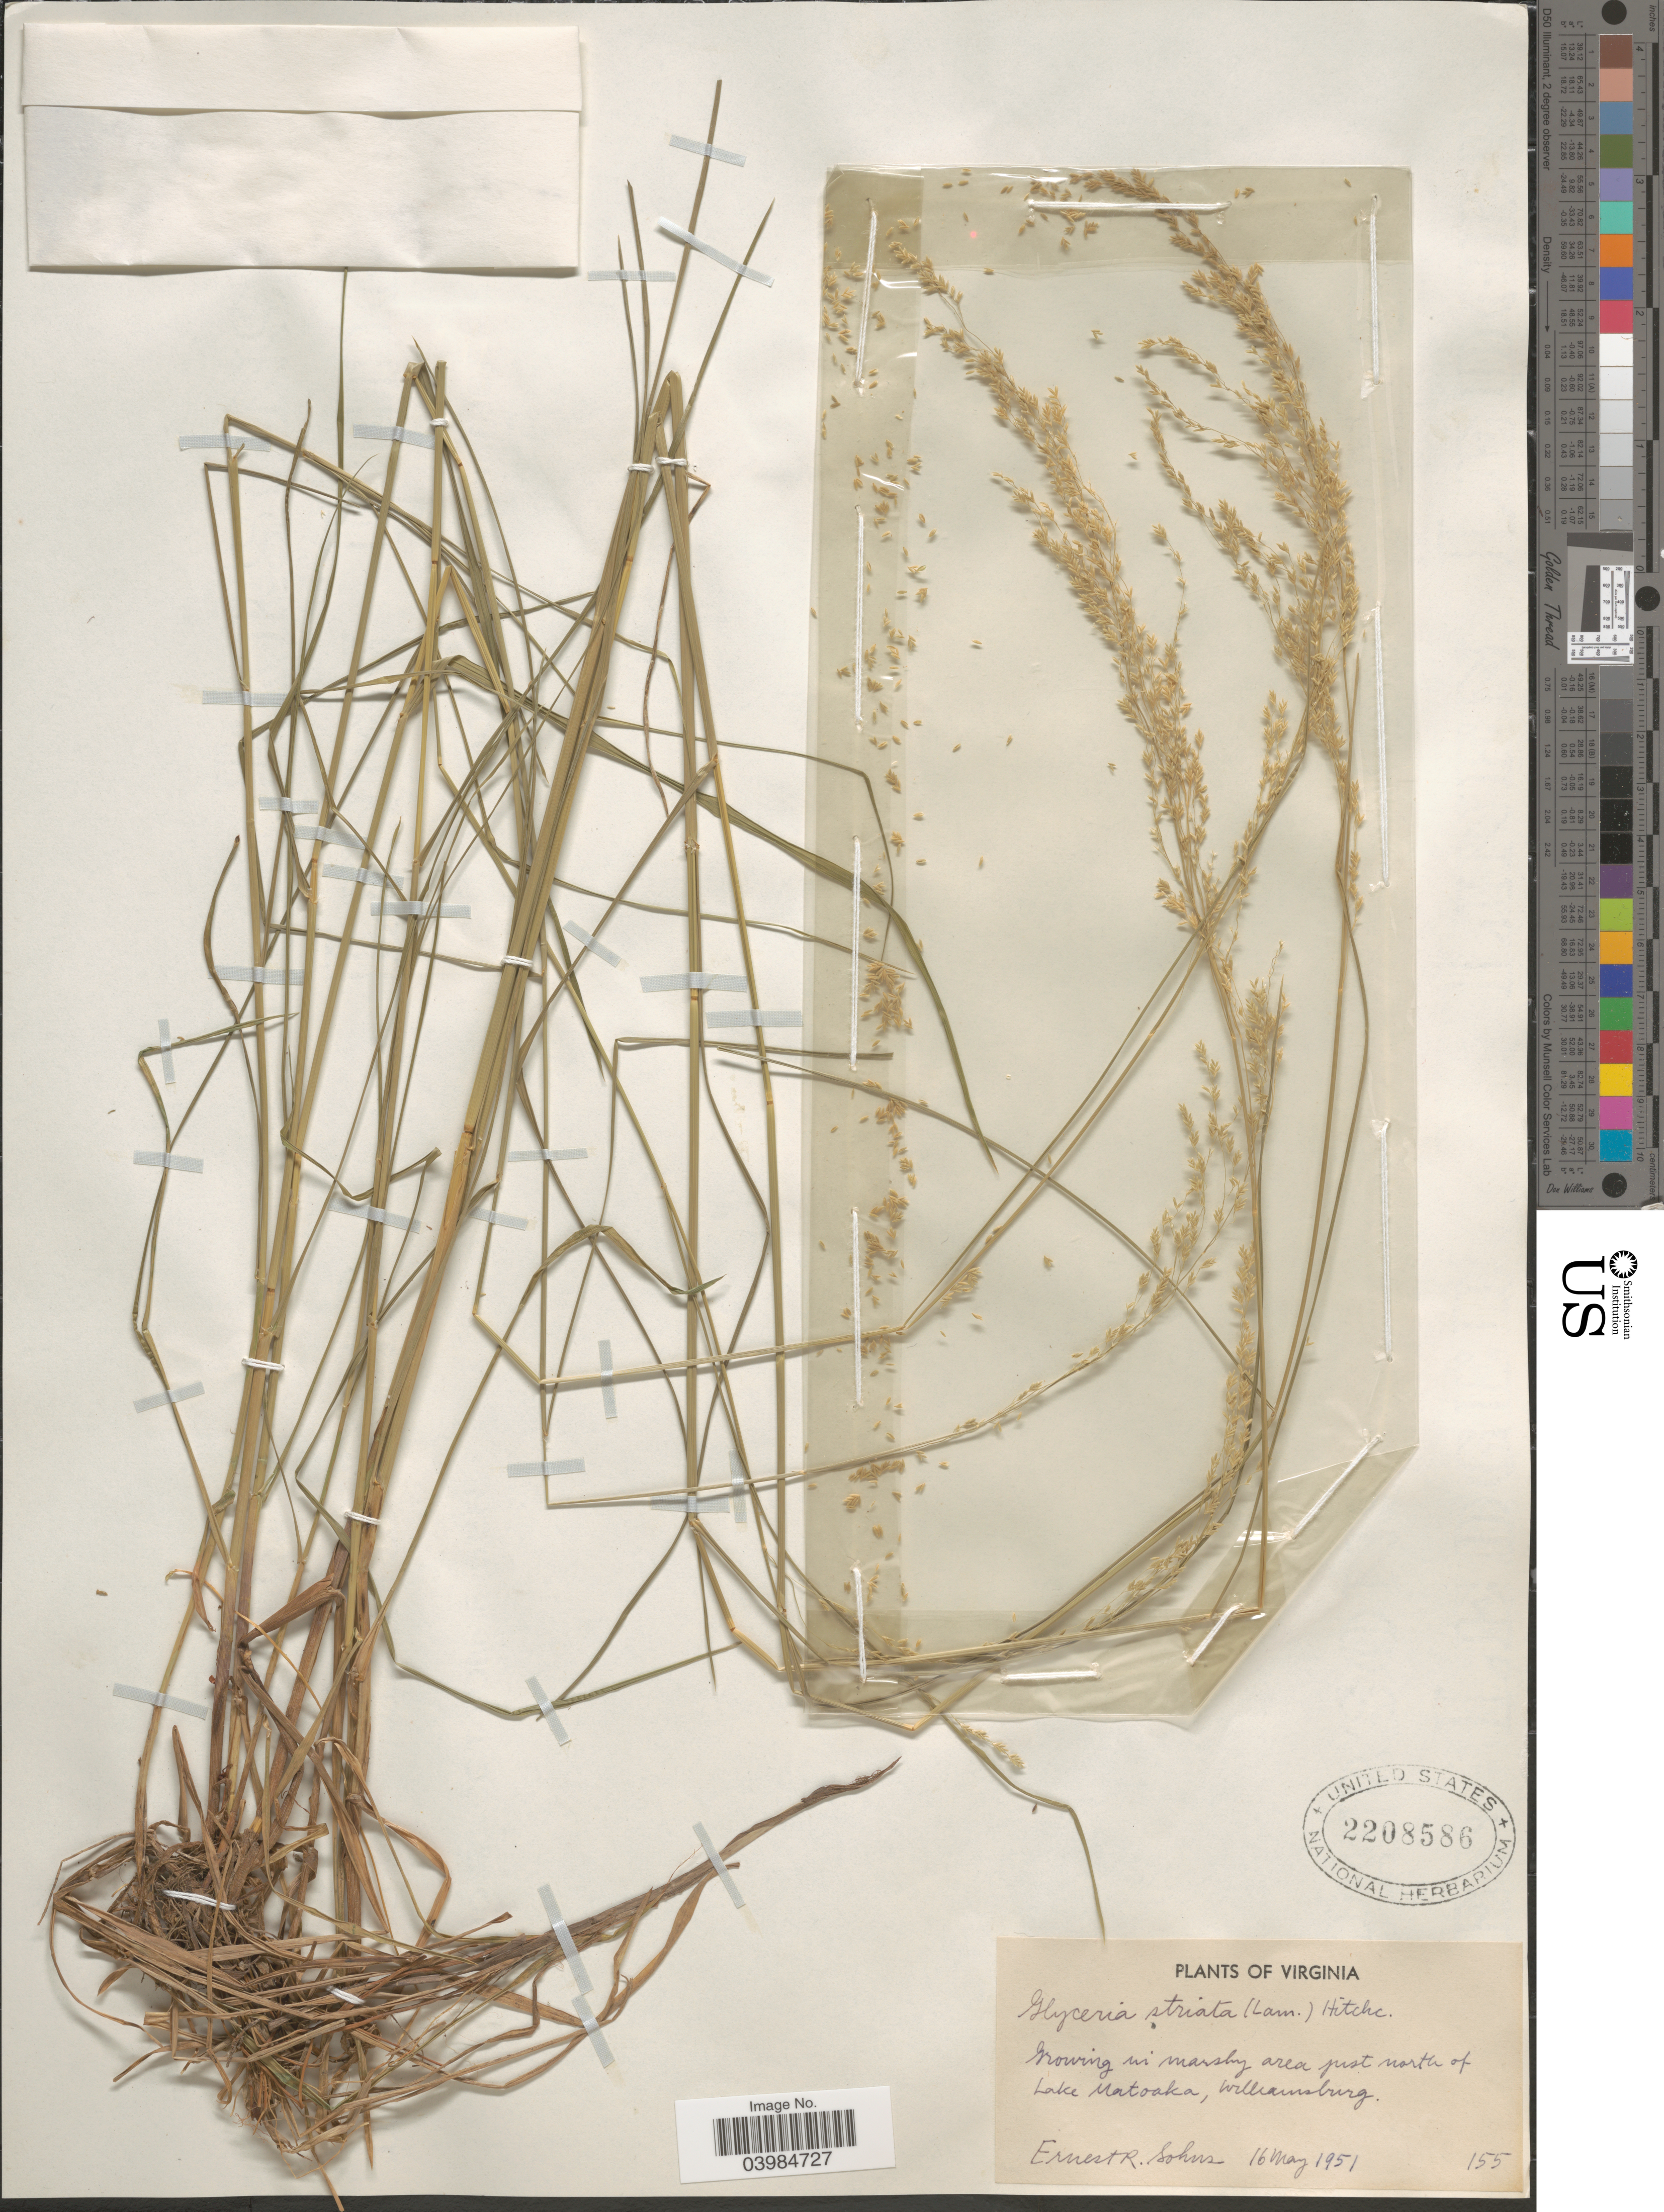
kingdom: Plantae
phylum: Tracheophyta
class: Liliopsida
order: Poales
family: Poaceae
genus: Glyceria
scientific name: Glyceria striata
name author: (Lam.) Hitchc.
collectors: E. R. Sohns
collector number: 155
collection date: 1951-05-16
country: United States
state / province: Virginia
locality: In marshy area just north of Lake Matoaka, Williamsburg.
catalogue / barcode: US 2208586